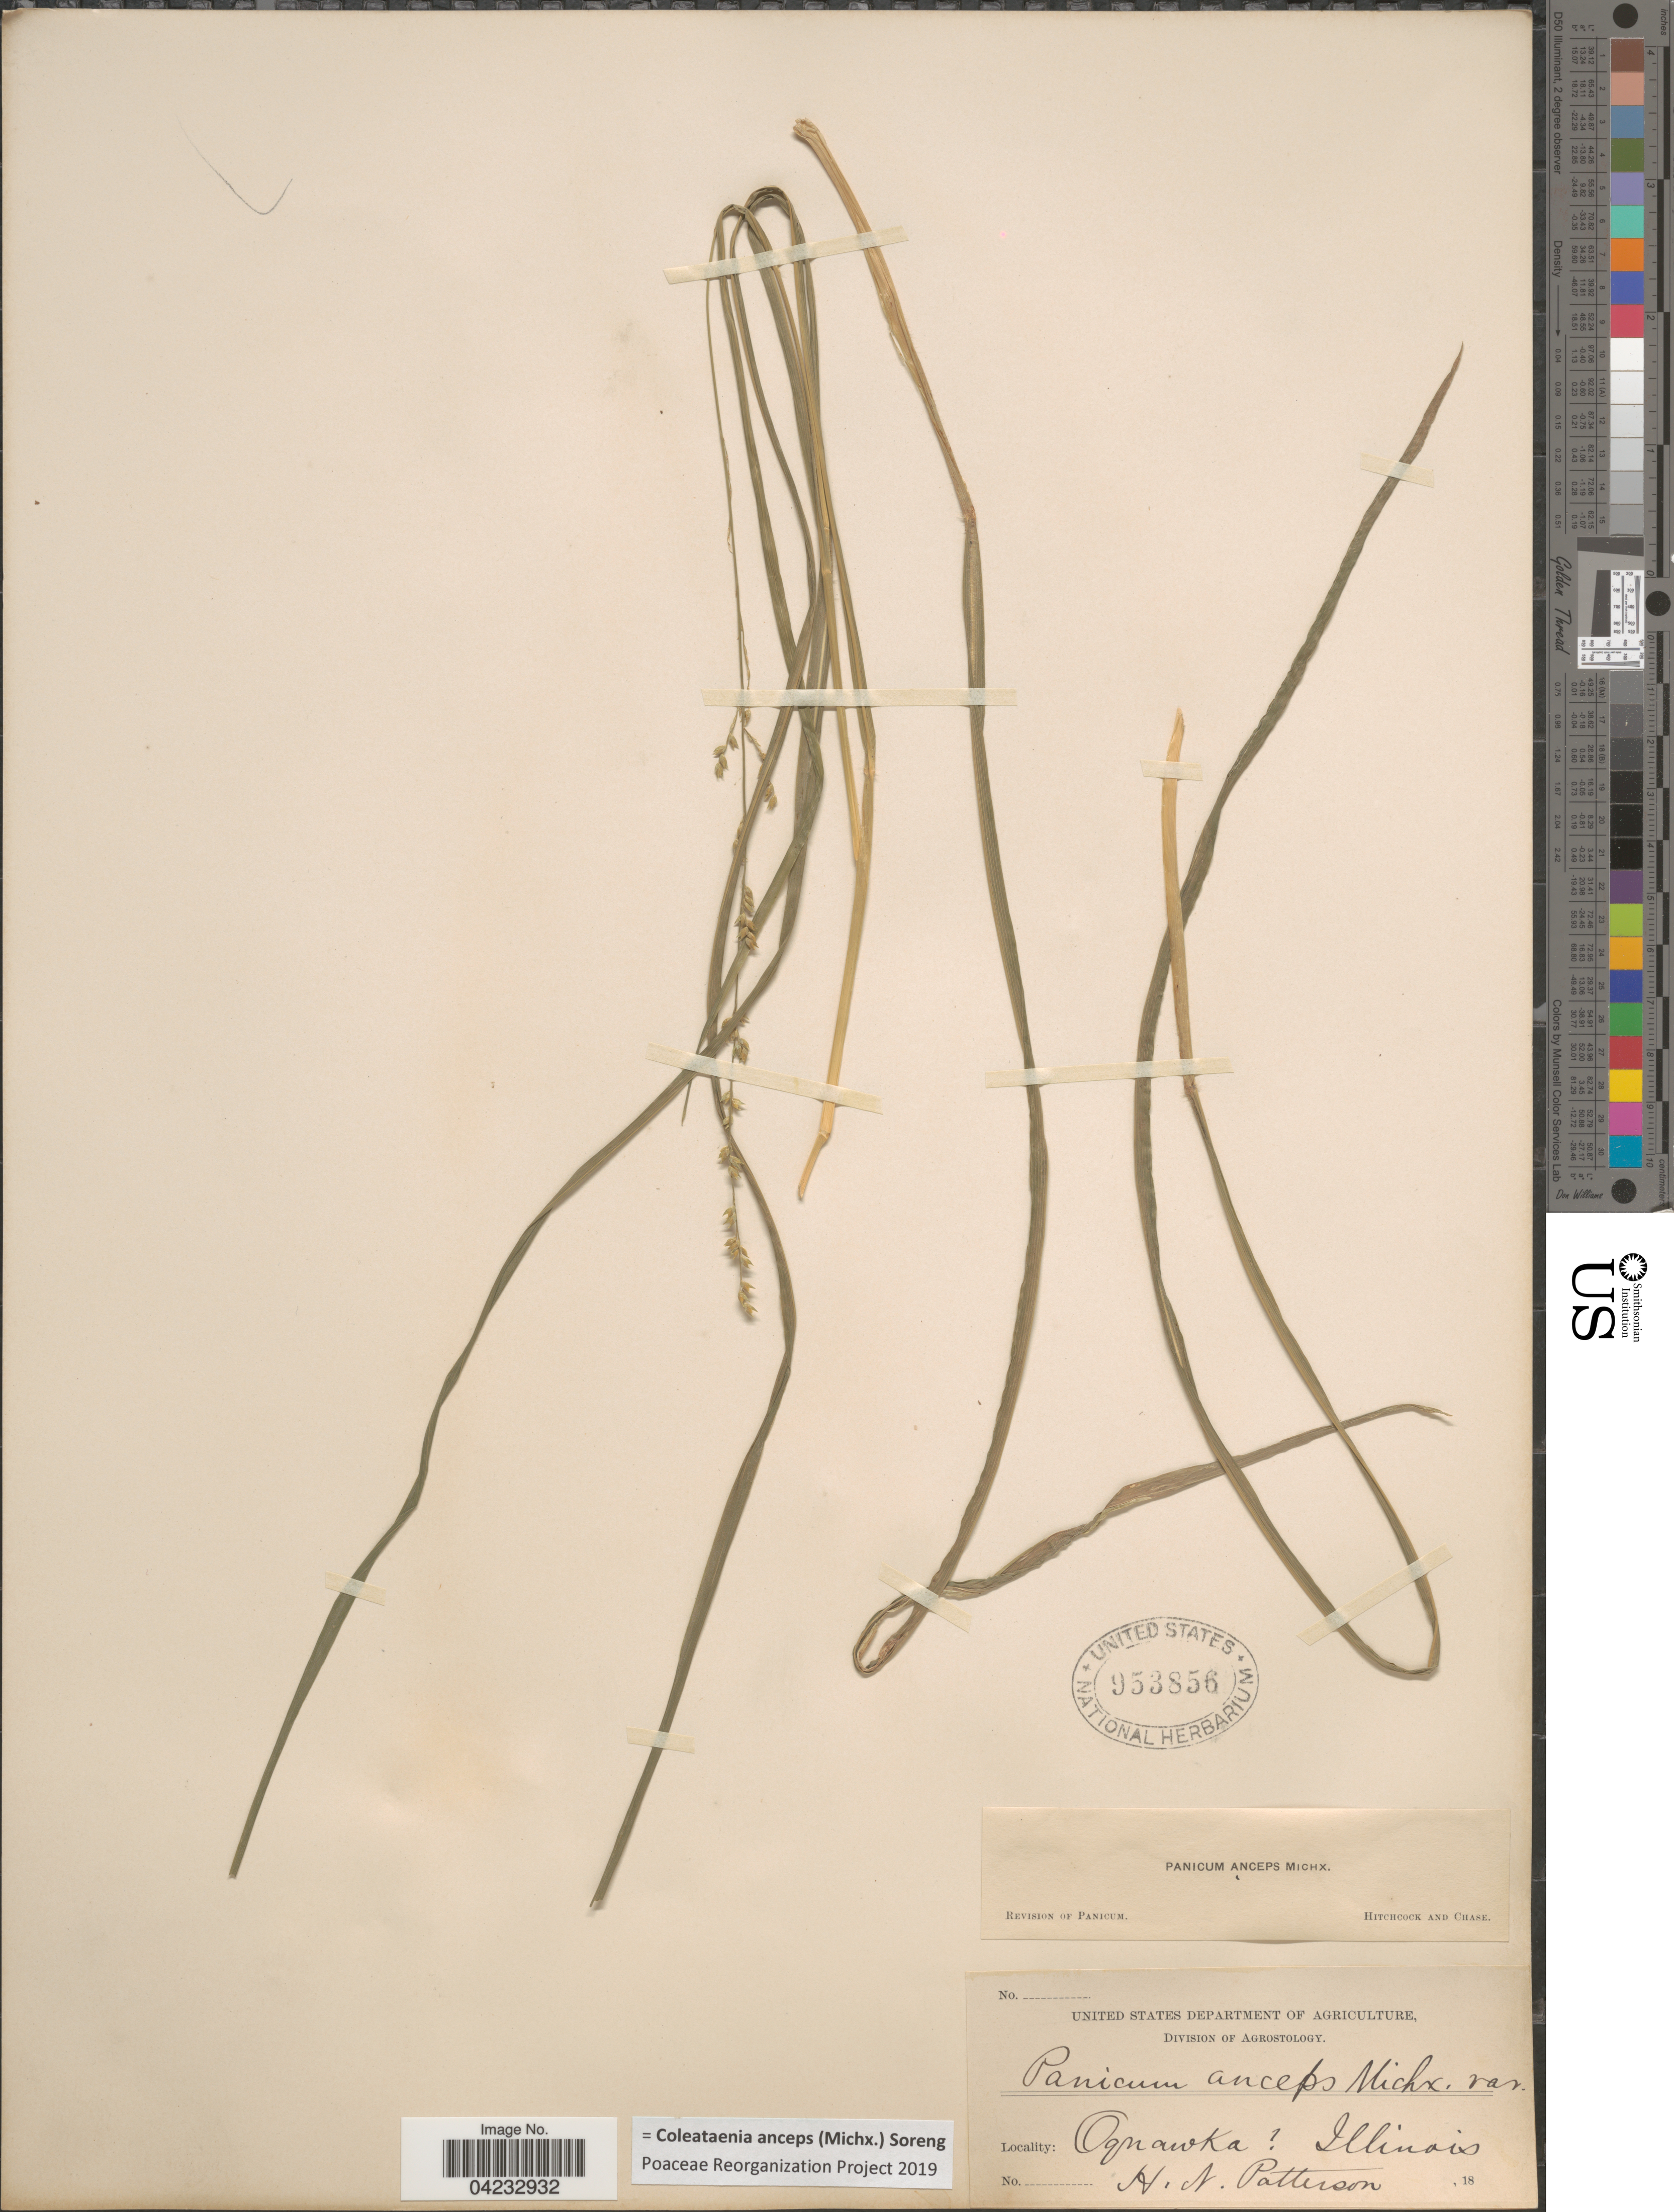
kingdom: Plantae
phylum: Tracheophyta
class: Liliopsida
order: Poales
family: Poaceae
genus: Coleataenia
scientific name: Coleataenia anceps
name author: (Michx.) Soreng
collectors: H. N. Patterson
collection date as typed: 18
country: United States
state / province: Illinois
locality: Oquawka [unsure placement]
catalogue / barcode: US 953856